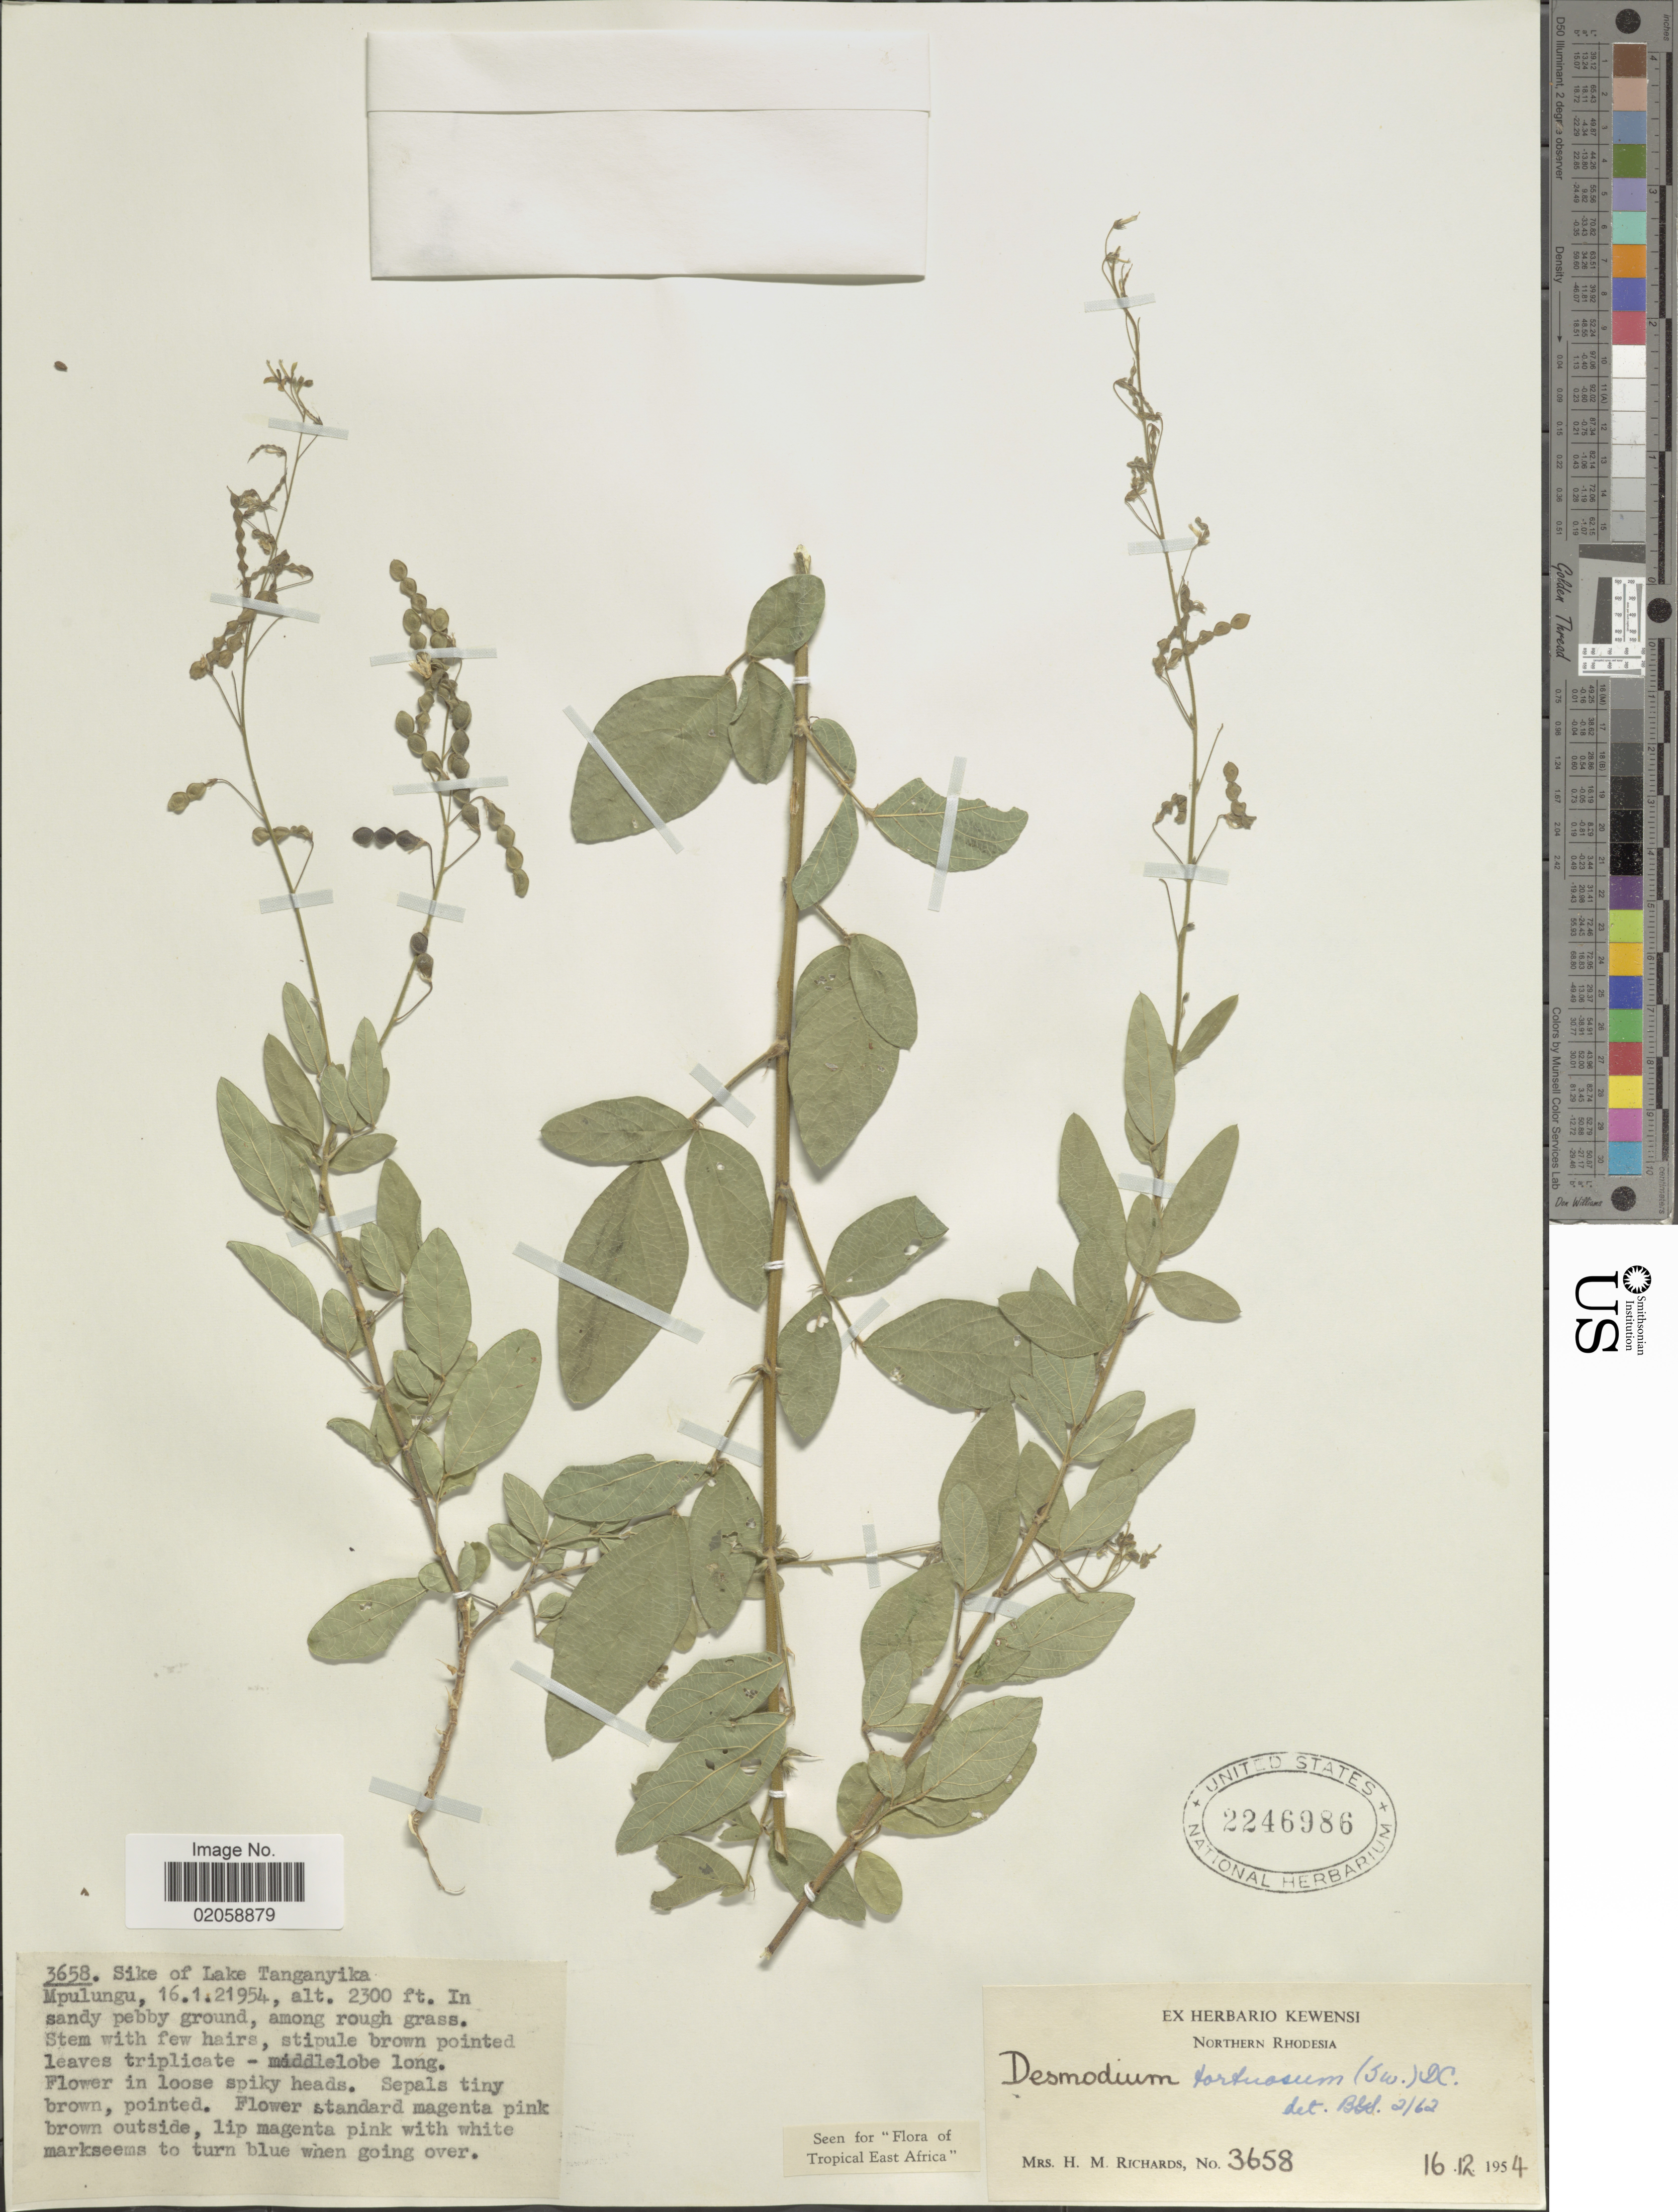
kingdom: Plantae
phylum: Tracheophyta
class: Magnoliopsida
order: Fabales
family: Fabaceae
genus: Desmodium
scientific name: Desmodium tortuosum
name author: (Sw.) DC.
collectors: H. Richards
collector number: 3658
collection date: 1954-12-16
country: Zambia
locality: Northern Rhodesia. Sike of Lake Tanganyika. Mpulungu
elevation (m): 701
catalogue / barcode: US 2246986